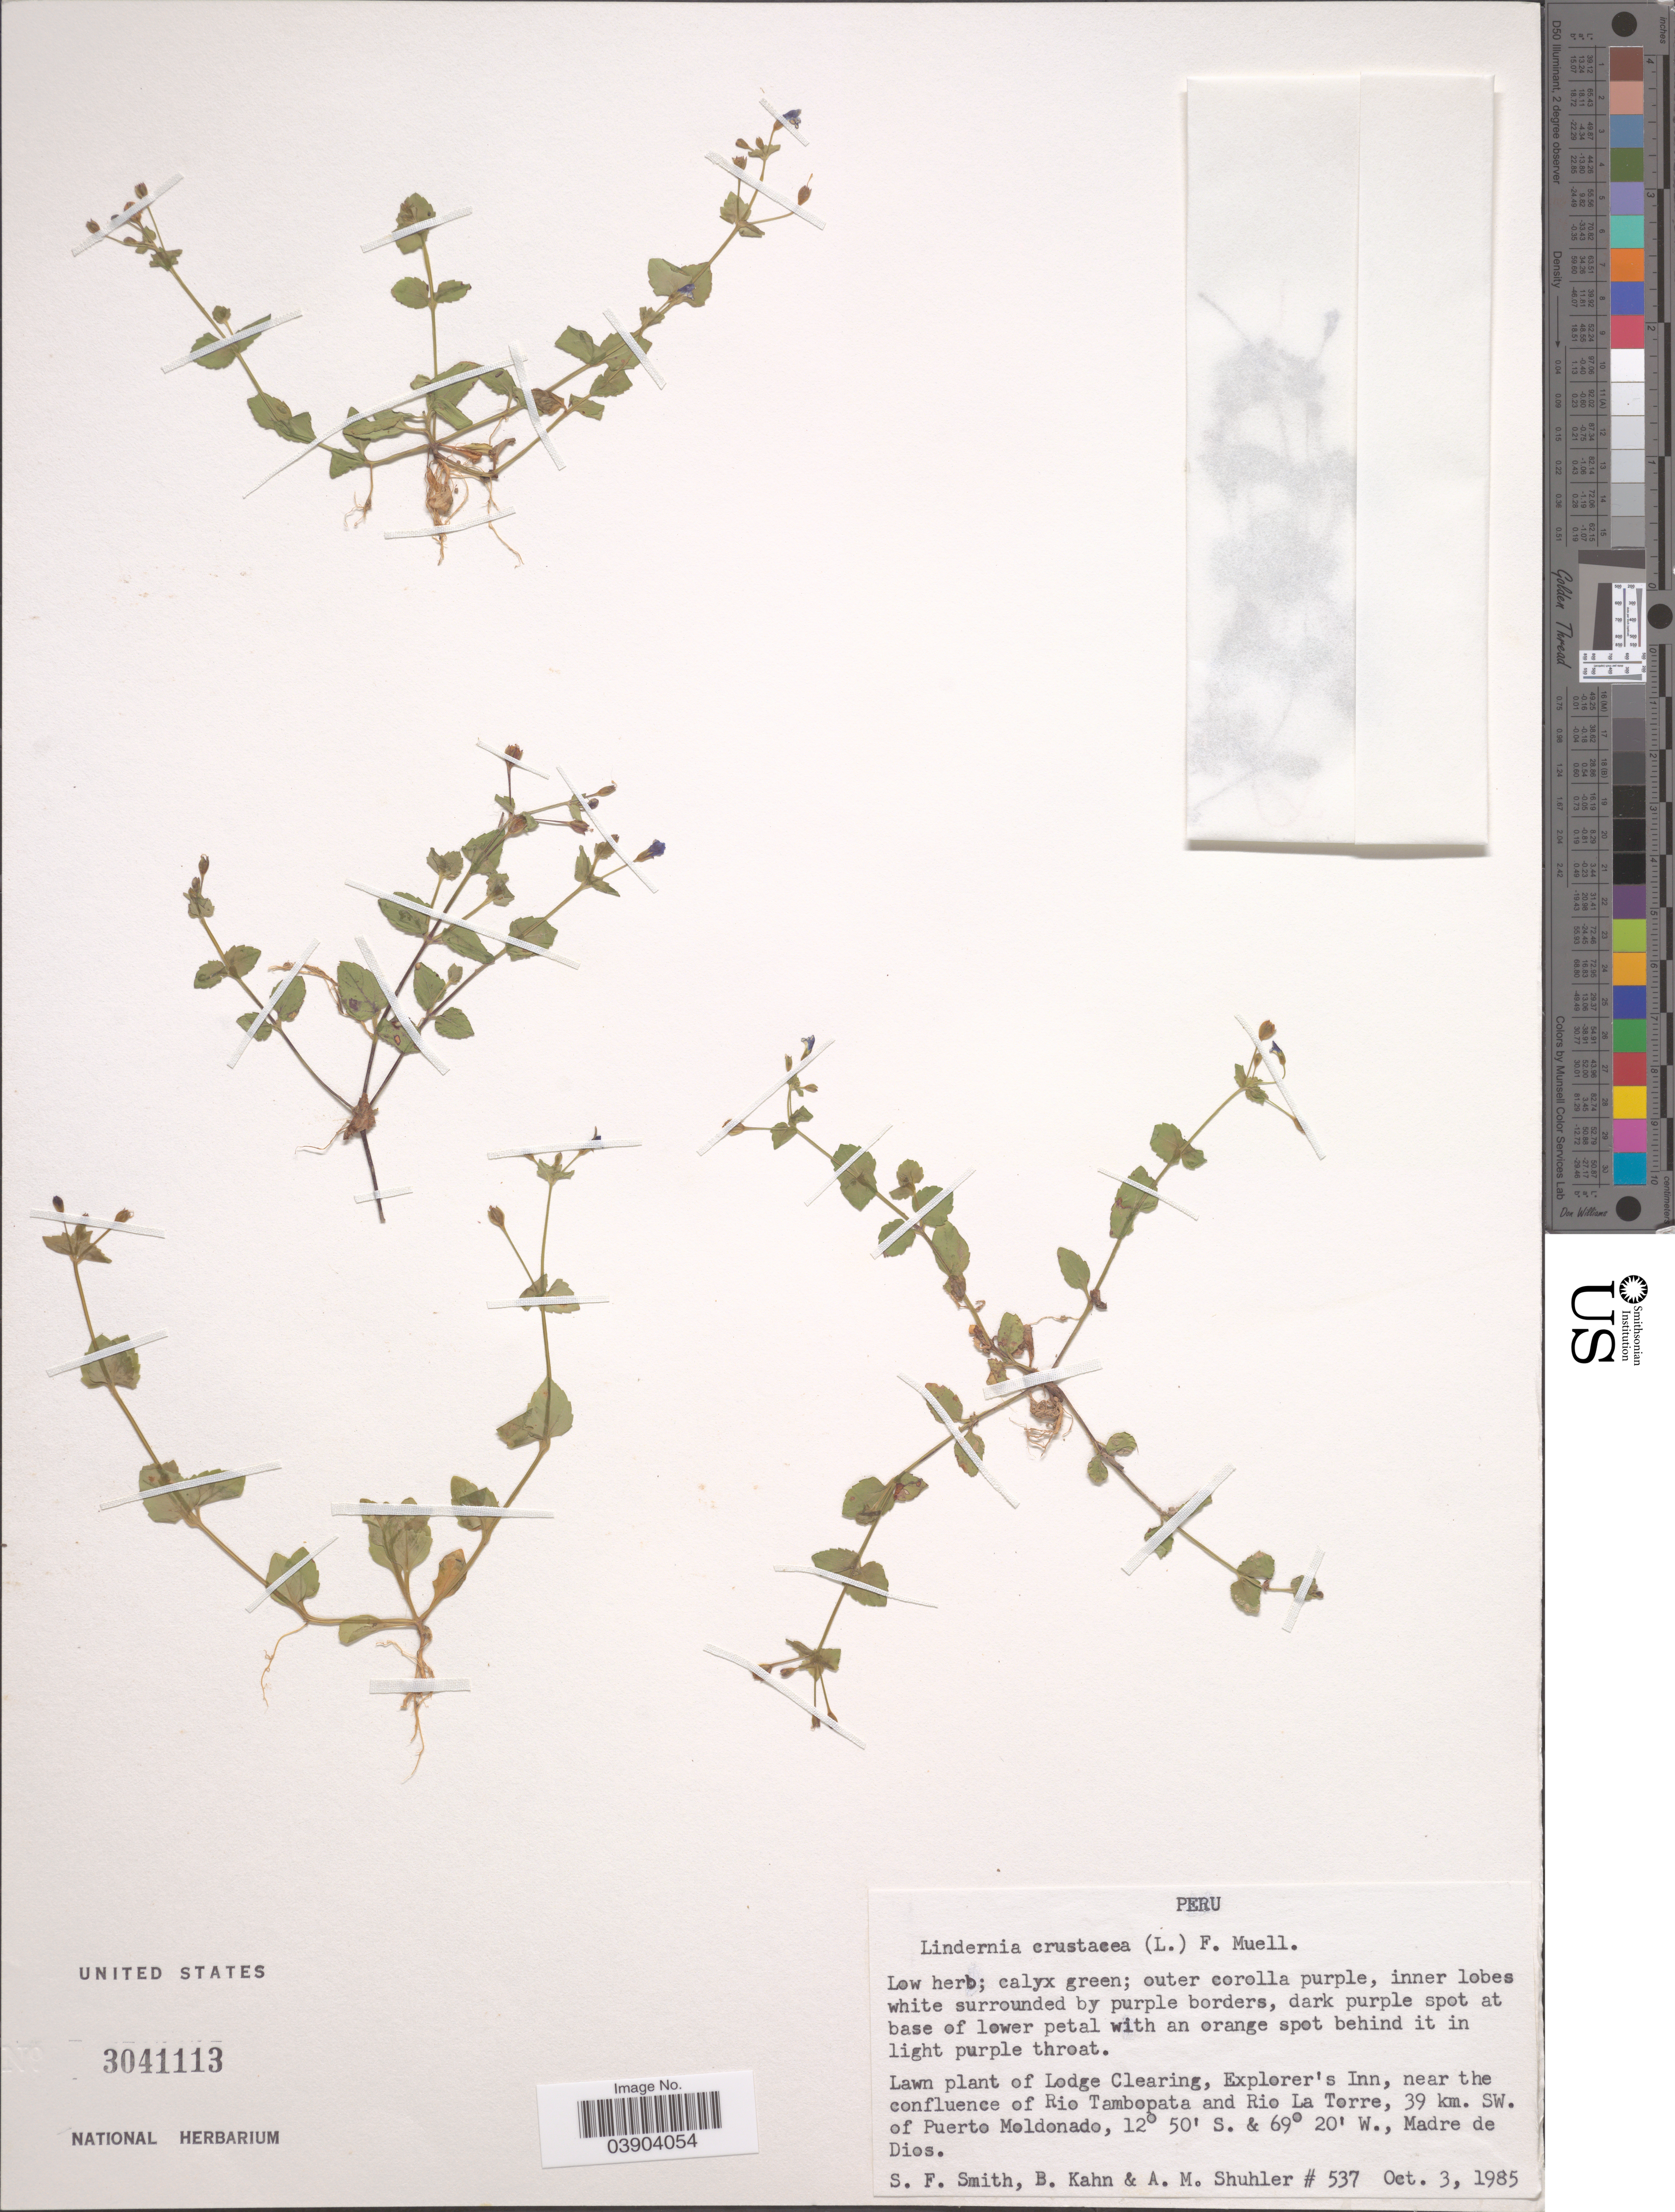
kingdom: Plantae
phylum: Tracheophyta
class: Magnoliopsida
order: Lamiales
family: Linderniaceae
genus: Lindernia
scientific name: Lindernia crustacea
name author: (L.) F. Muell.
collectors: S.F. Smith, B. Kahn & A. Shuhler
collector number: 537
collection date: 1985-10-03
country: Peru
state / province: Madre de Dios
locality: Lawn plant of Lodge Clearing, Explorer's Inn, near the confluence of Rio Tambopata and Rio La Torre, 39 km. SW. of Puerto Moldonado.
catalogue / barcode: US 3041113